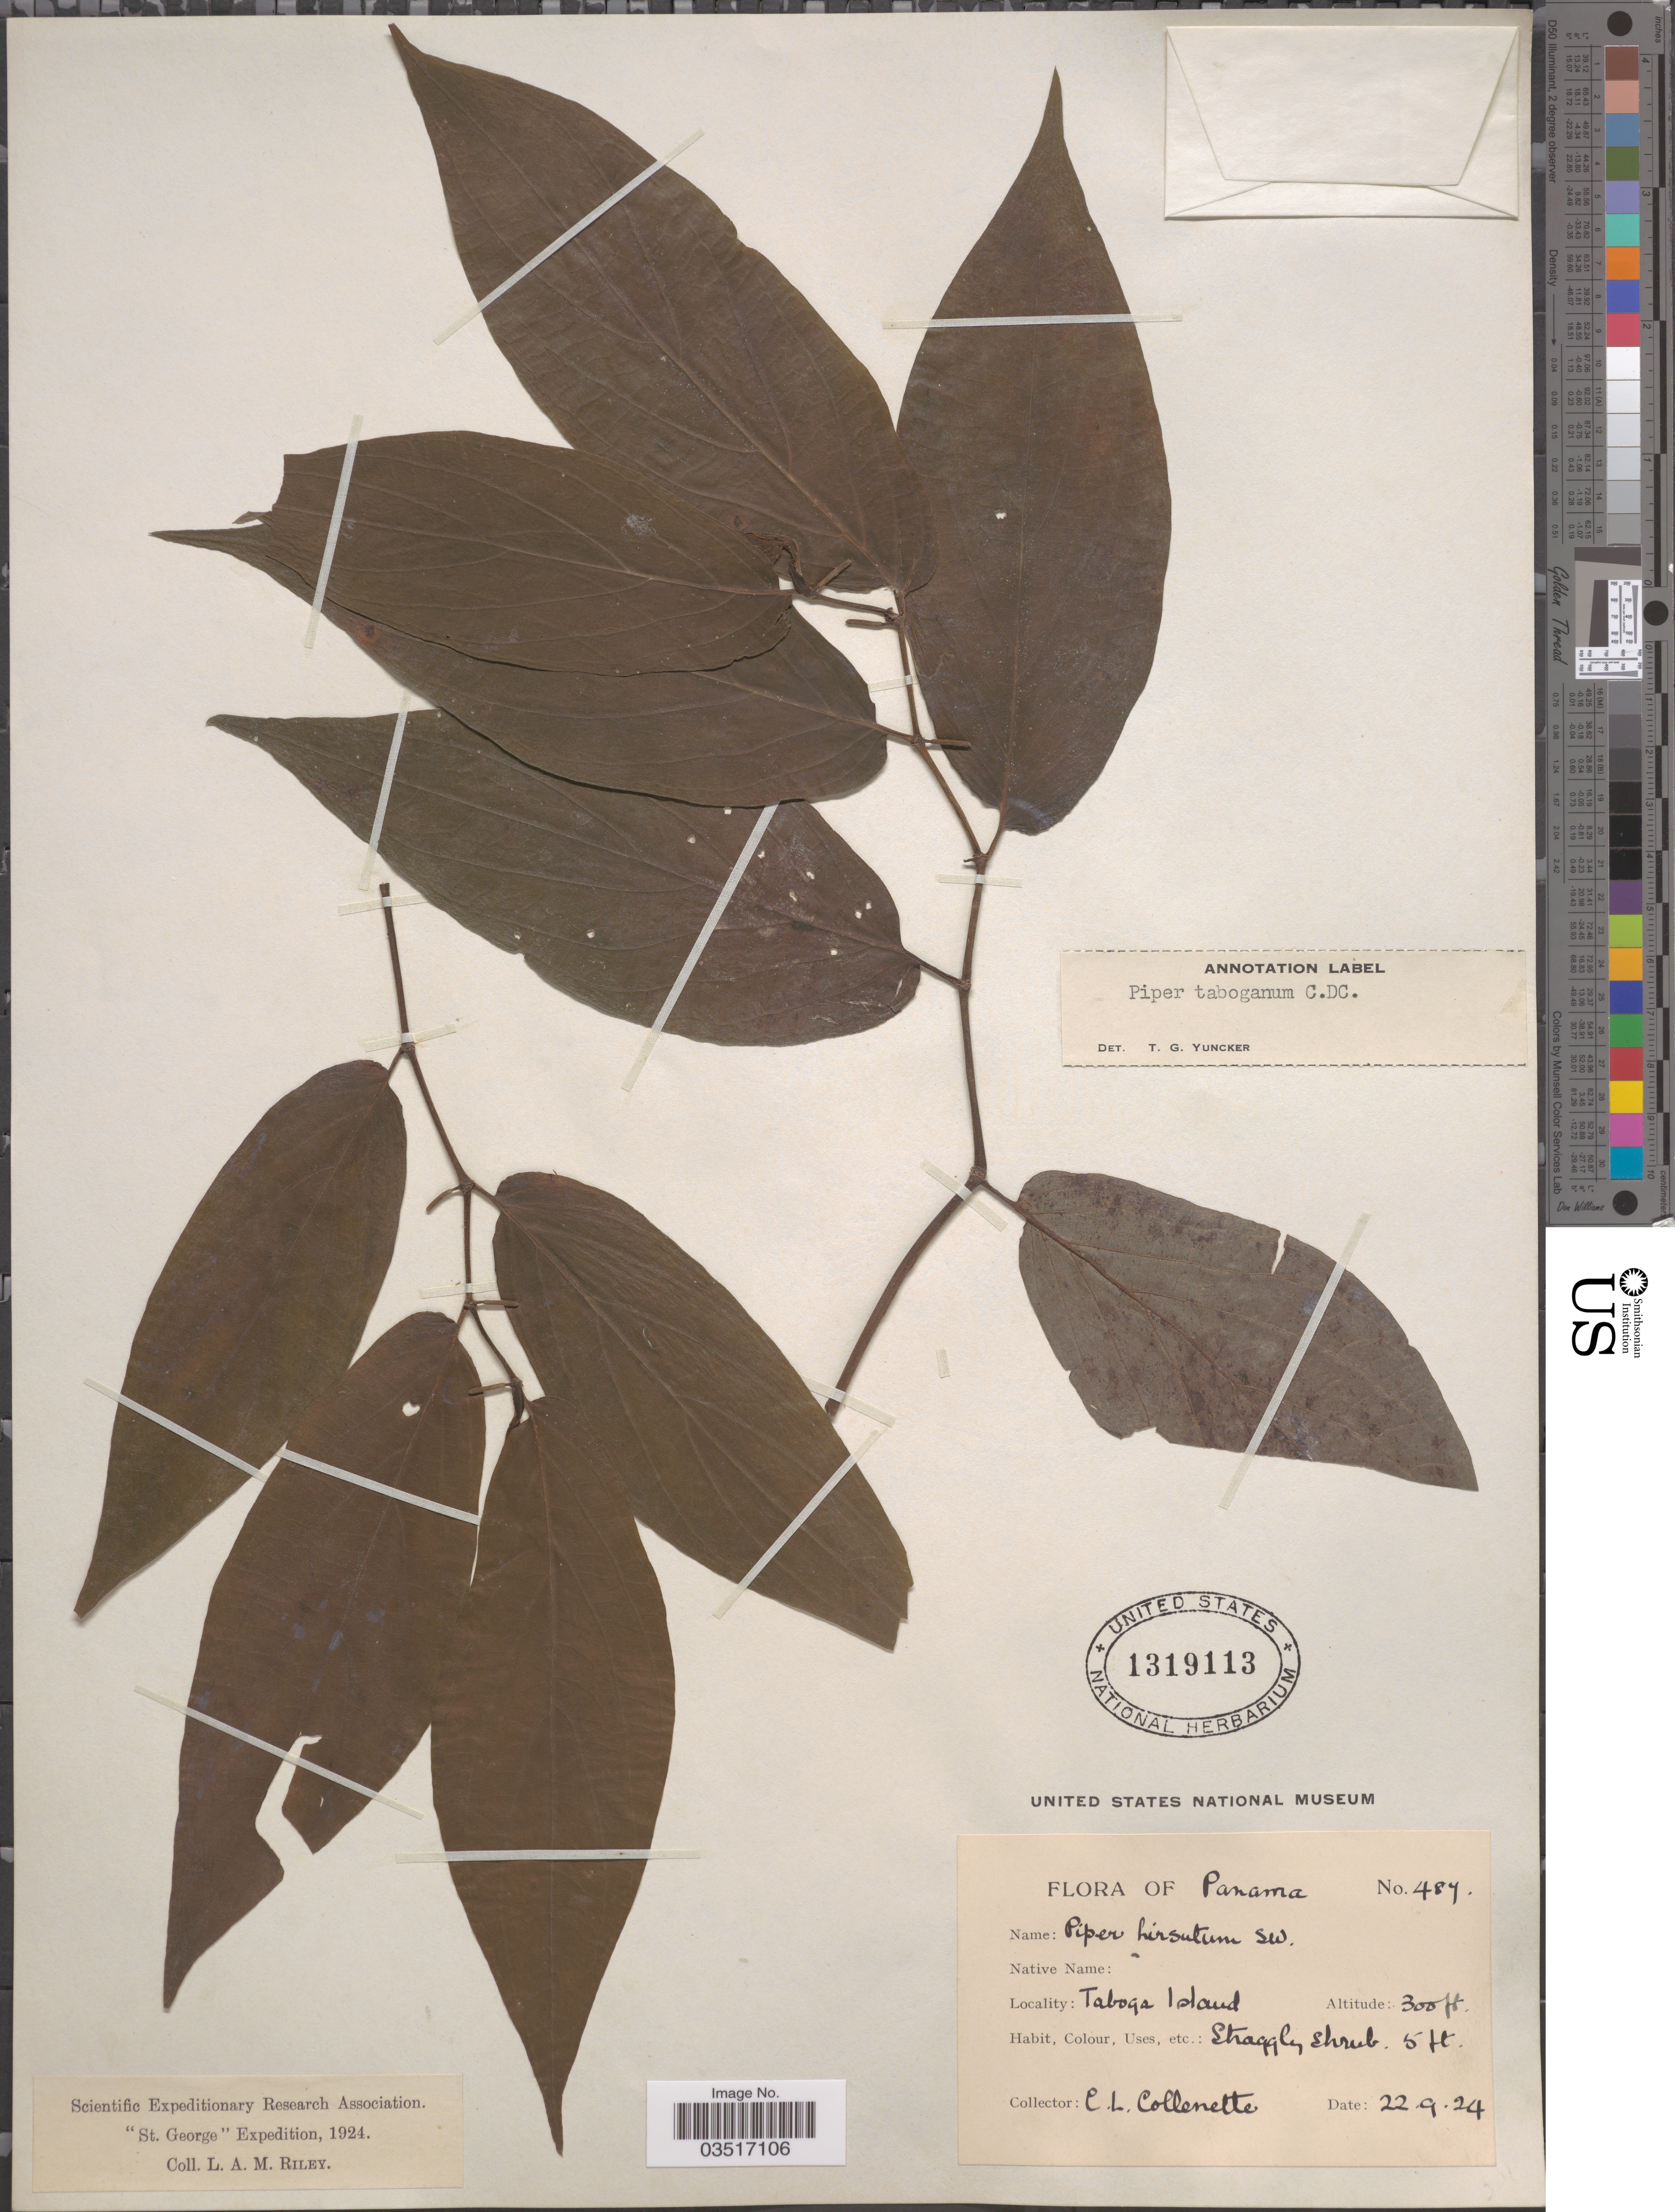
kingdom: Plantae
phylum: Tracheophyta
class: Magnoliopsida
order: Piperales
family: Piperaceae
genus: Piper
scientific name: Piper taboganum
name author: C. DC.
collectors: C. Collenette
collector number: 484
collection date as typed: Transcribed d/m/y: 22/9/24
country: Panama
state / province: Panamá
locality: Taboga Island.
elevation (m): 91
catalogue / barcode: US 1319113